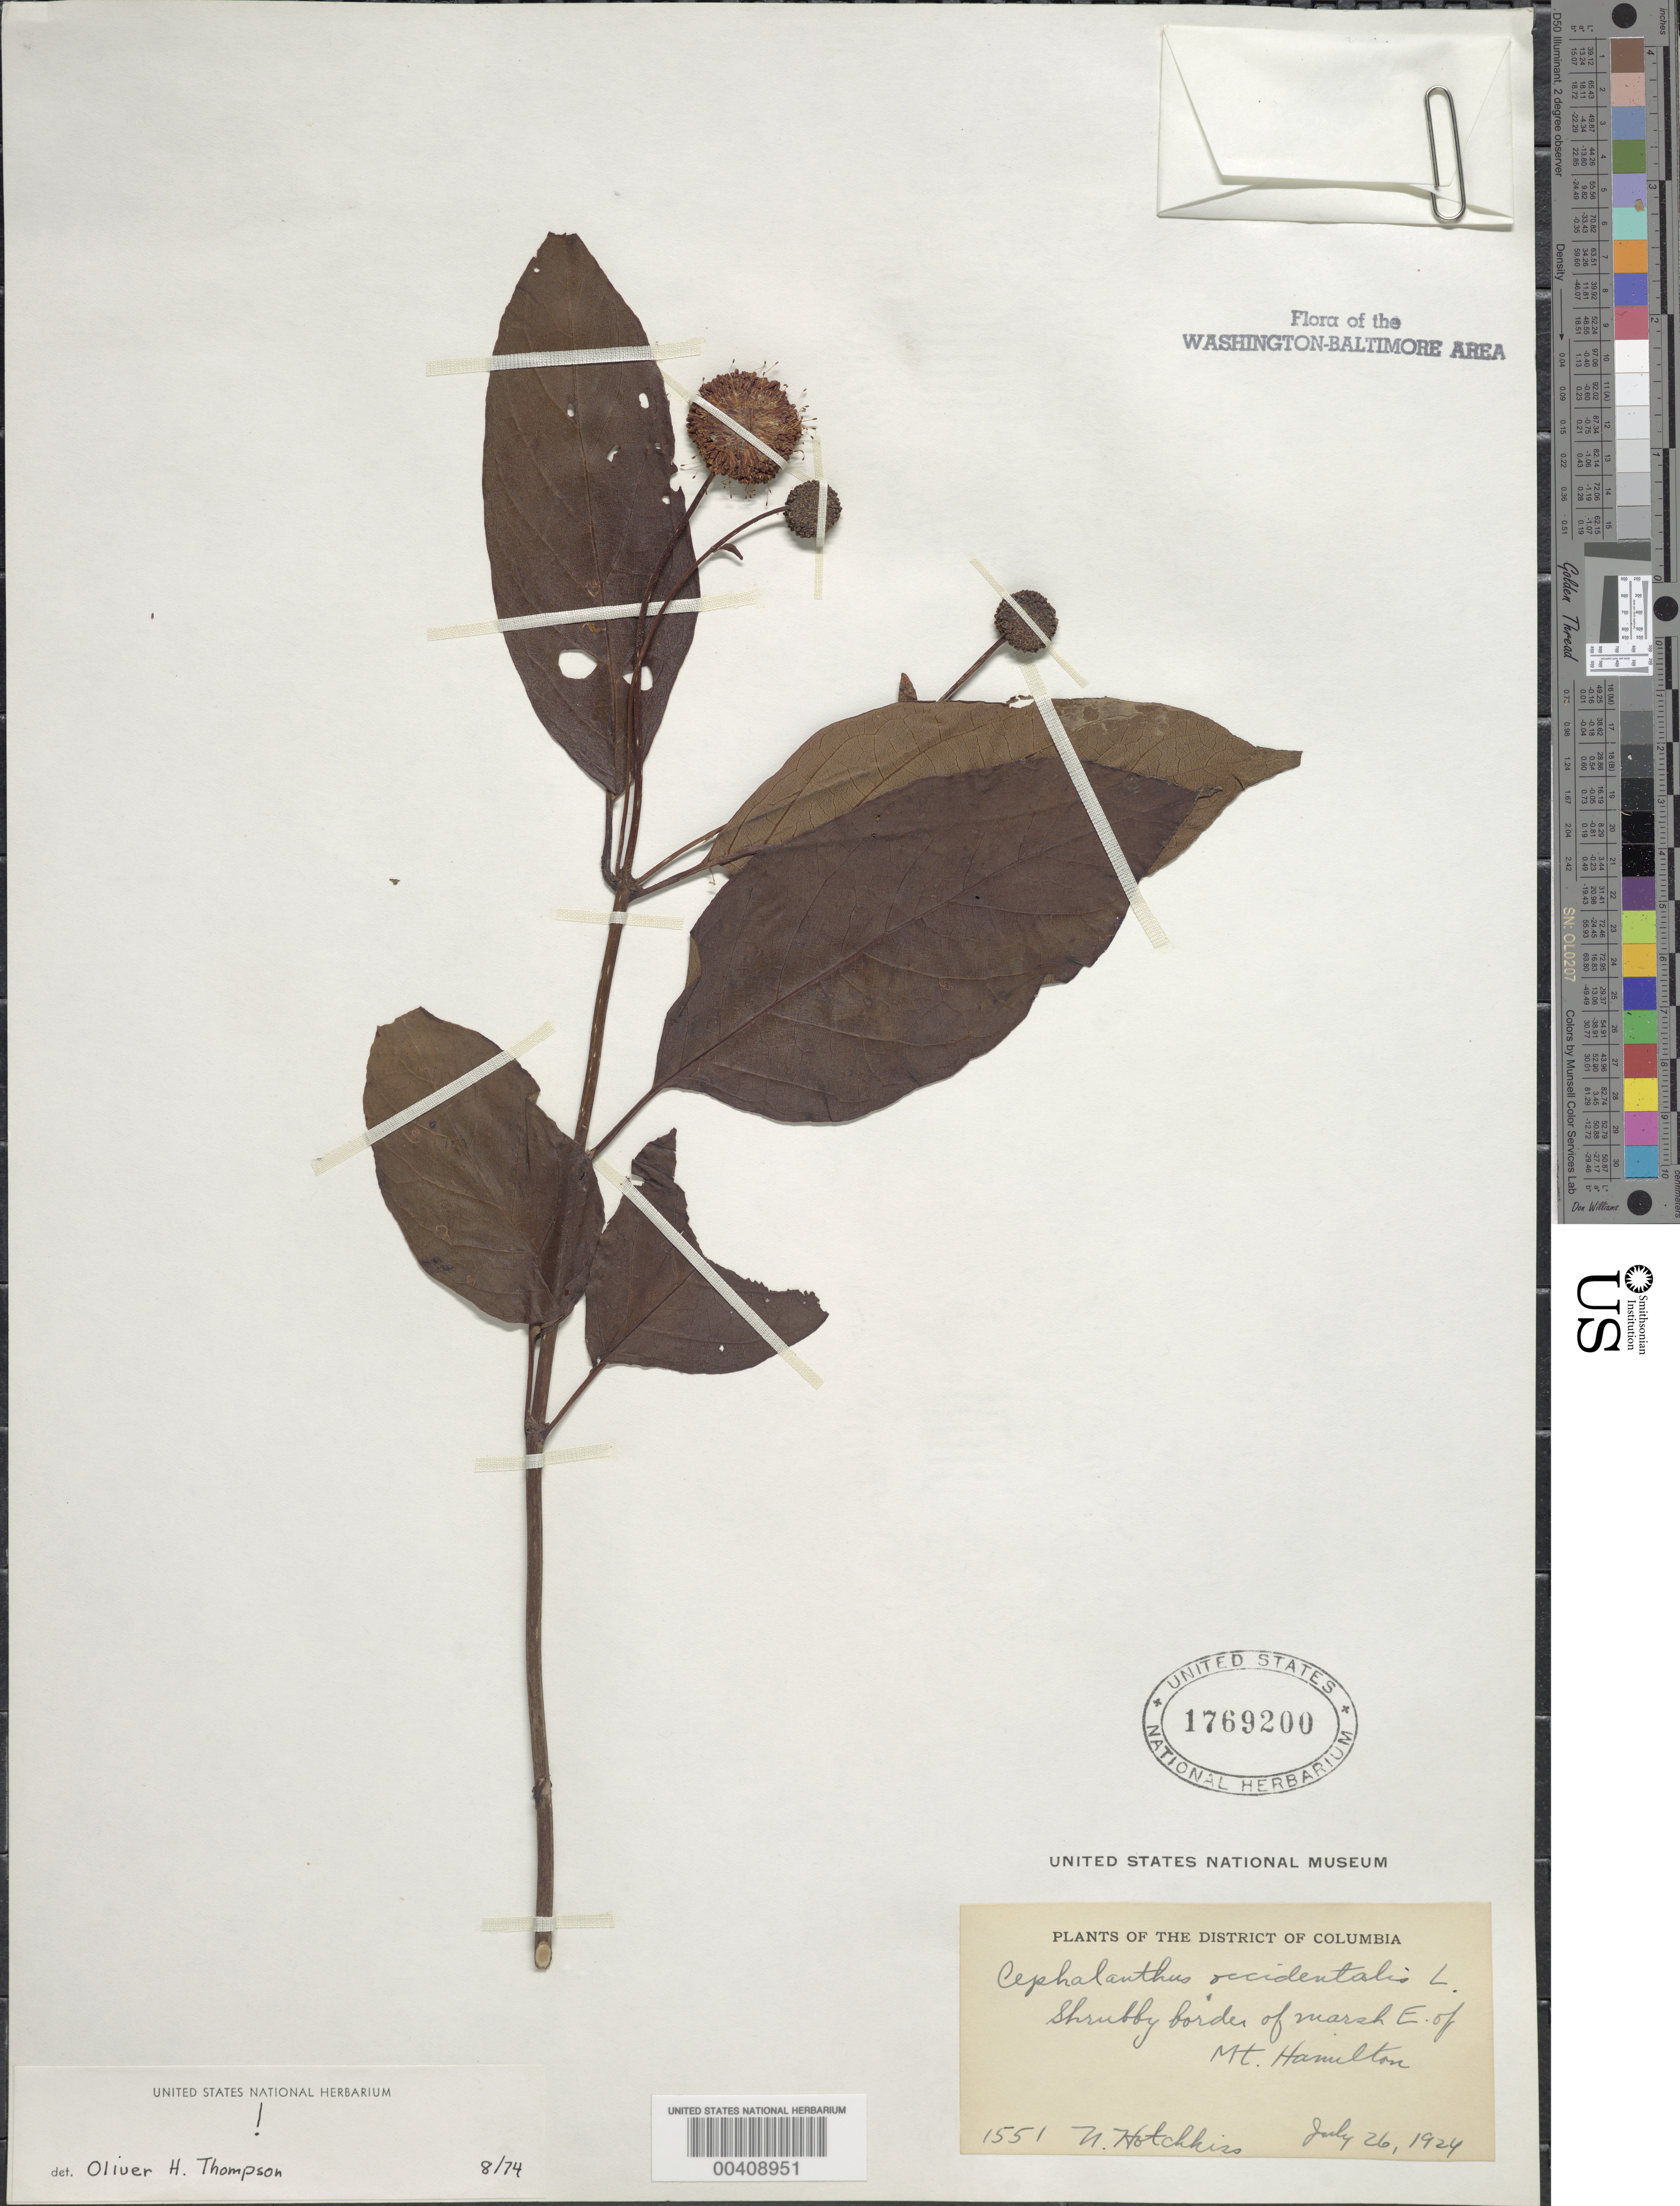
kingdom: Plantae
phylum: Tracheophyta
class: Magnoliopsida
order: Gentianales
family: Rubiaceae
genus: Cephalanthus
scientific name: Cephalanthus occidentalis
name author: L.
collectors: N. Hotchkiss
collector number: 1551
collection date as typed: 26 Jul 1924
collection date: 1924-07-26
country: United States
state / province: District of Columbia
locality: Mt. Hamilton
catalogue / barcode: US 1769200